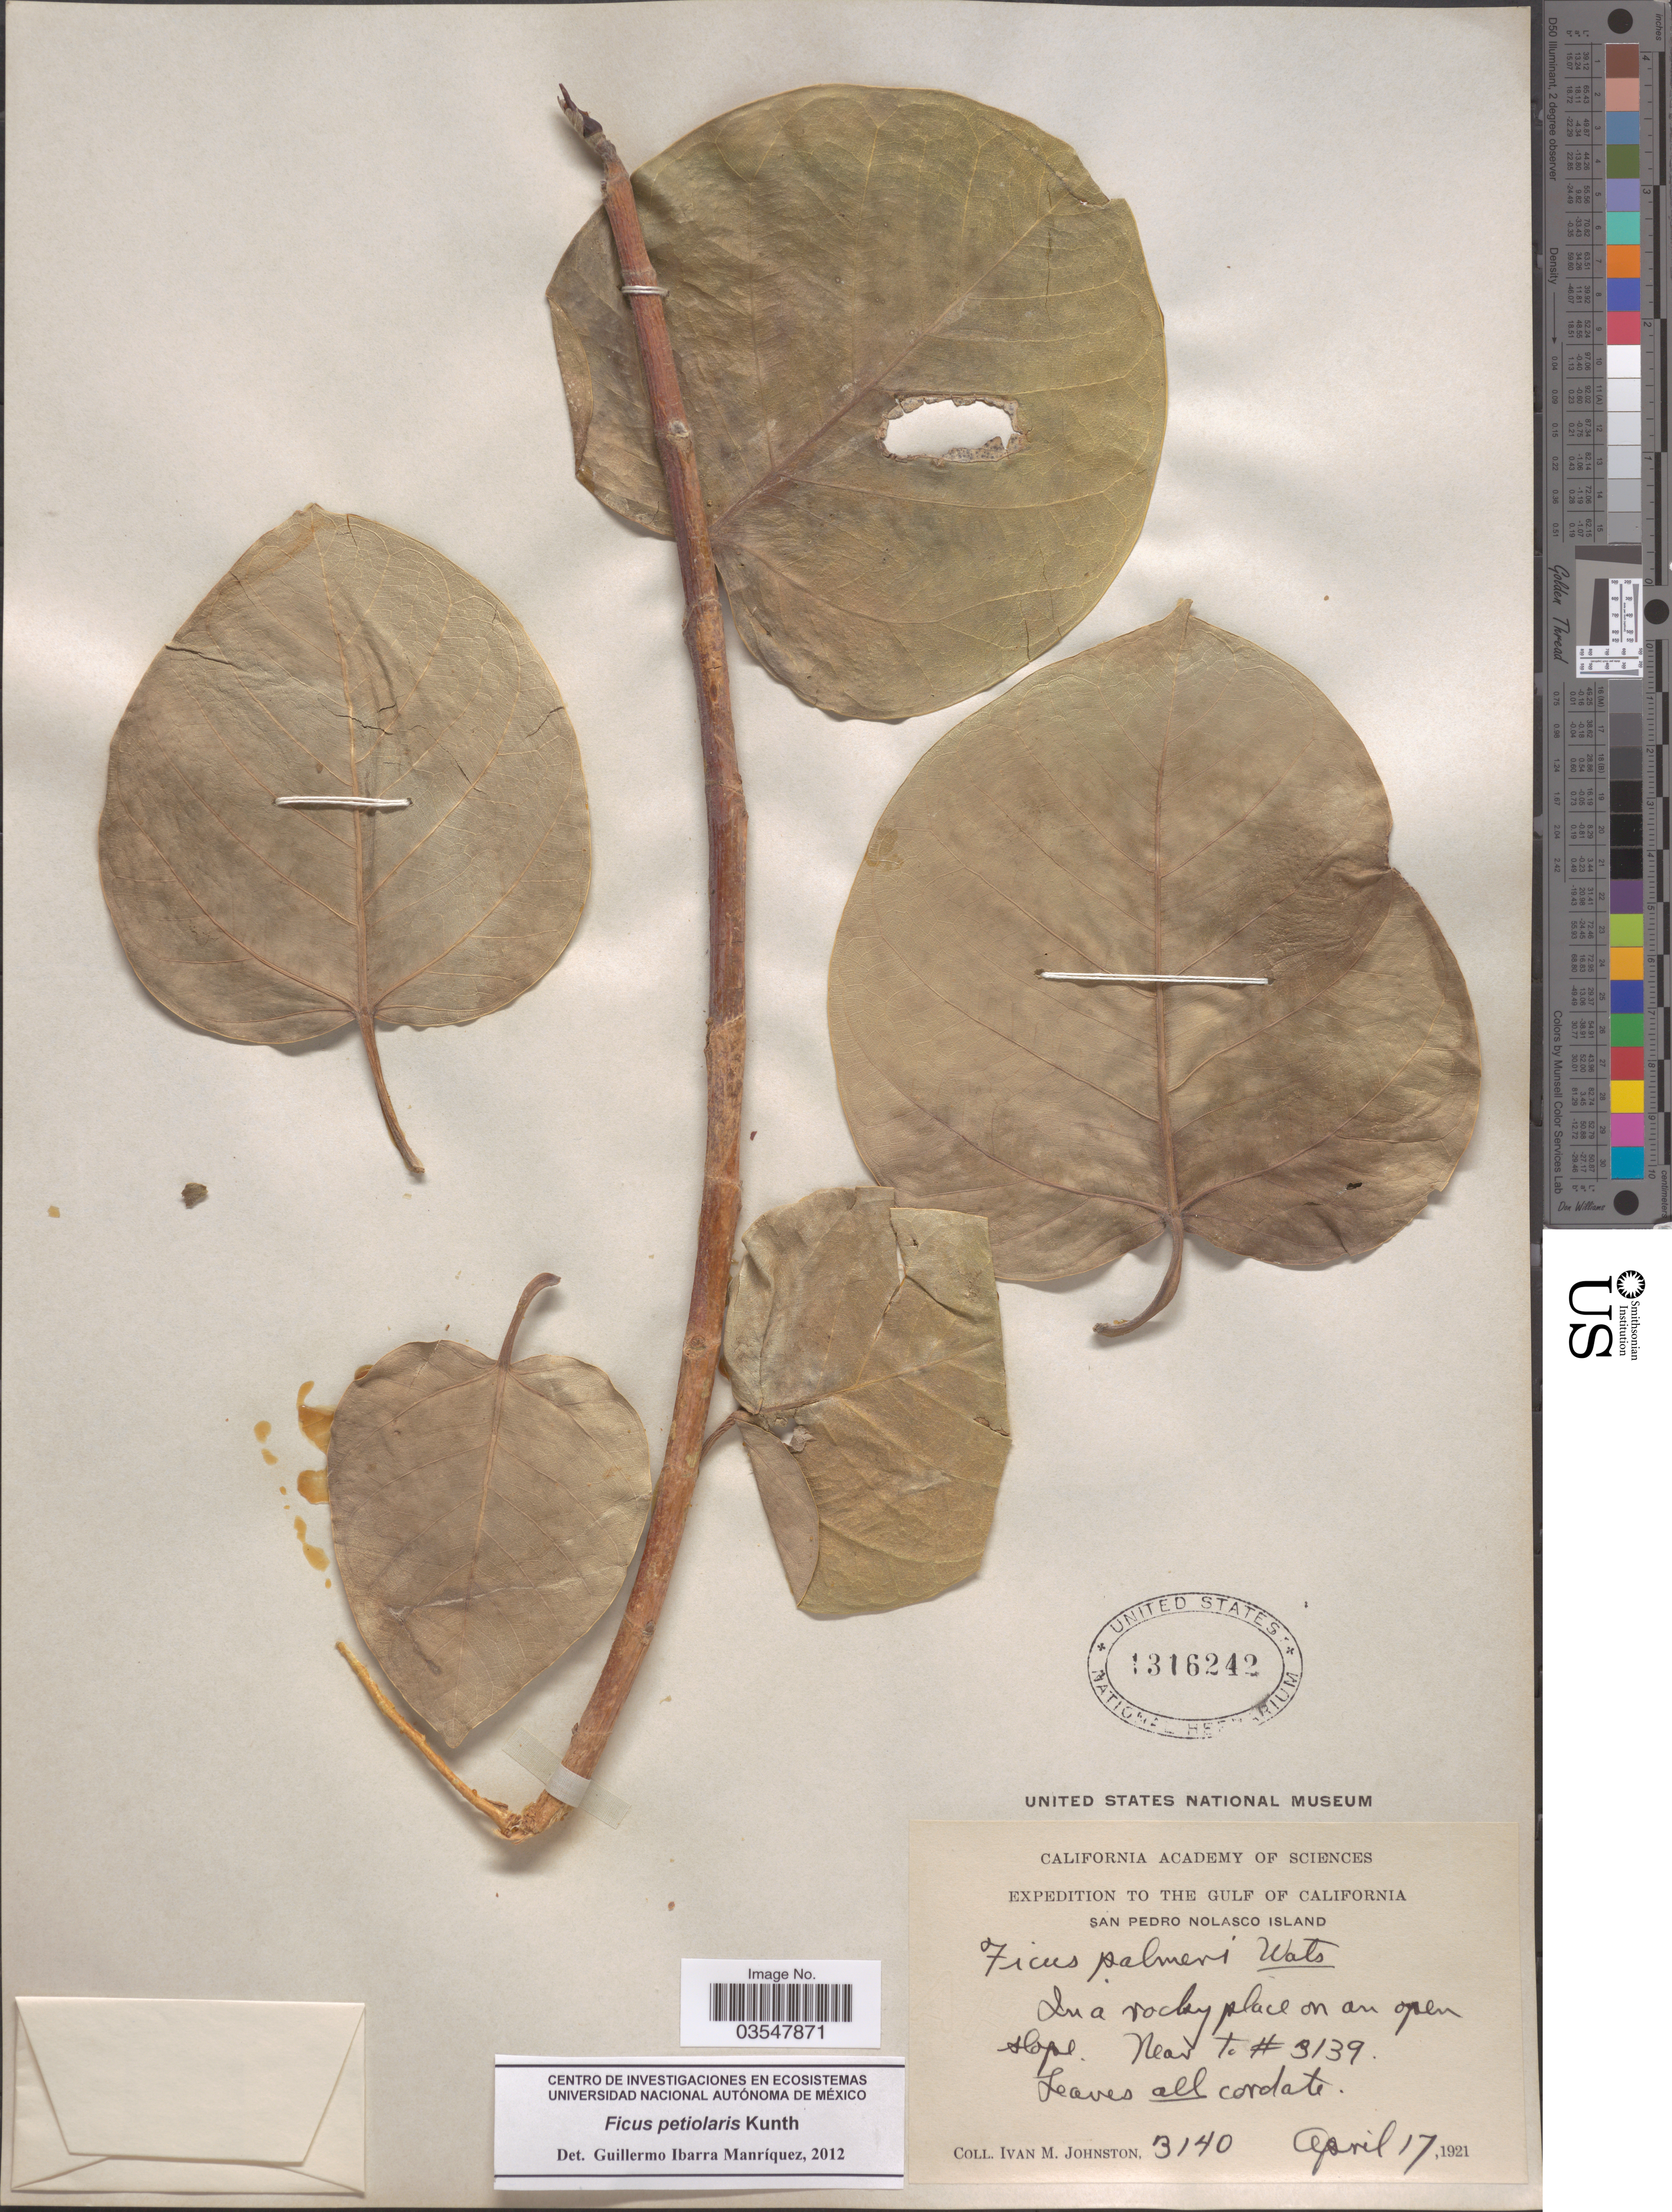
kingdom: Plantae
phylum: Tracheophyta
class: Magnoliopsida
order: Rosales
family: Moraceae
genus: Ficus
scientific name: Ficus petiolaris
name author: Kunth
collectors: I.M. Johnston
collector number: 3140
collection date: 1921-04-17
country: Mexico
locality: The Gulf of California. San Pedro Nolasco Island.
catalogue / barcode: US 1316242